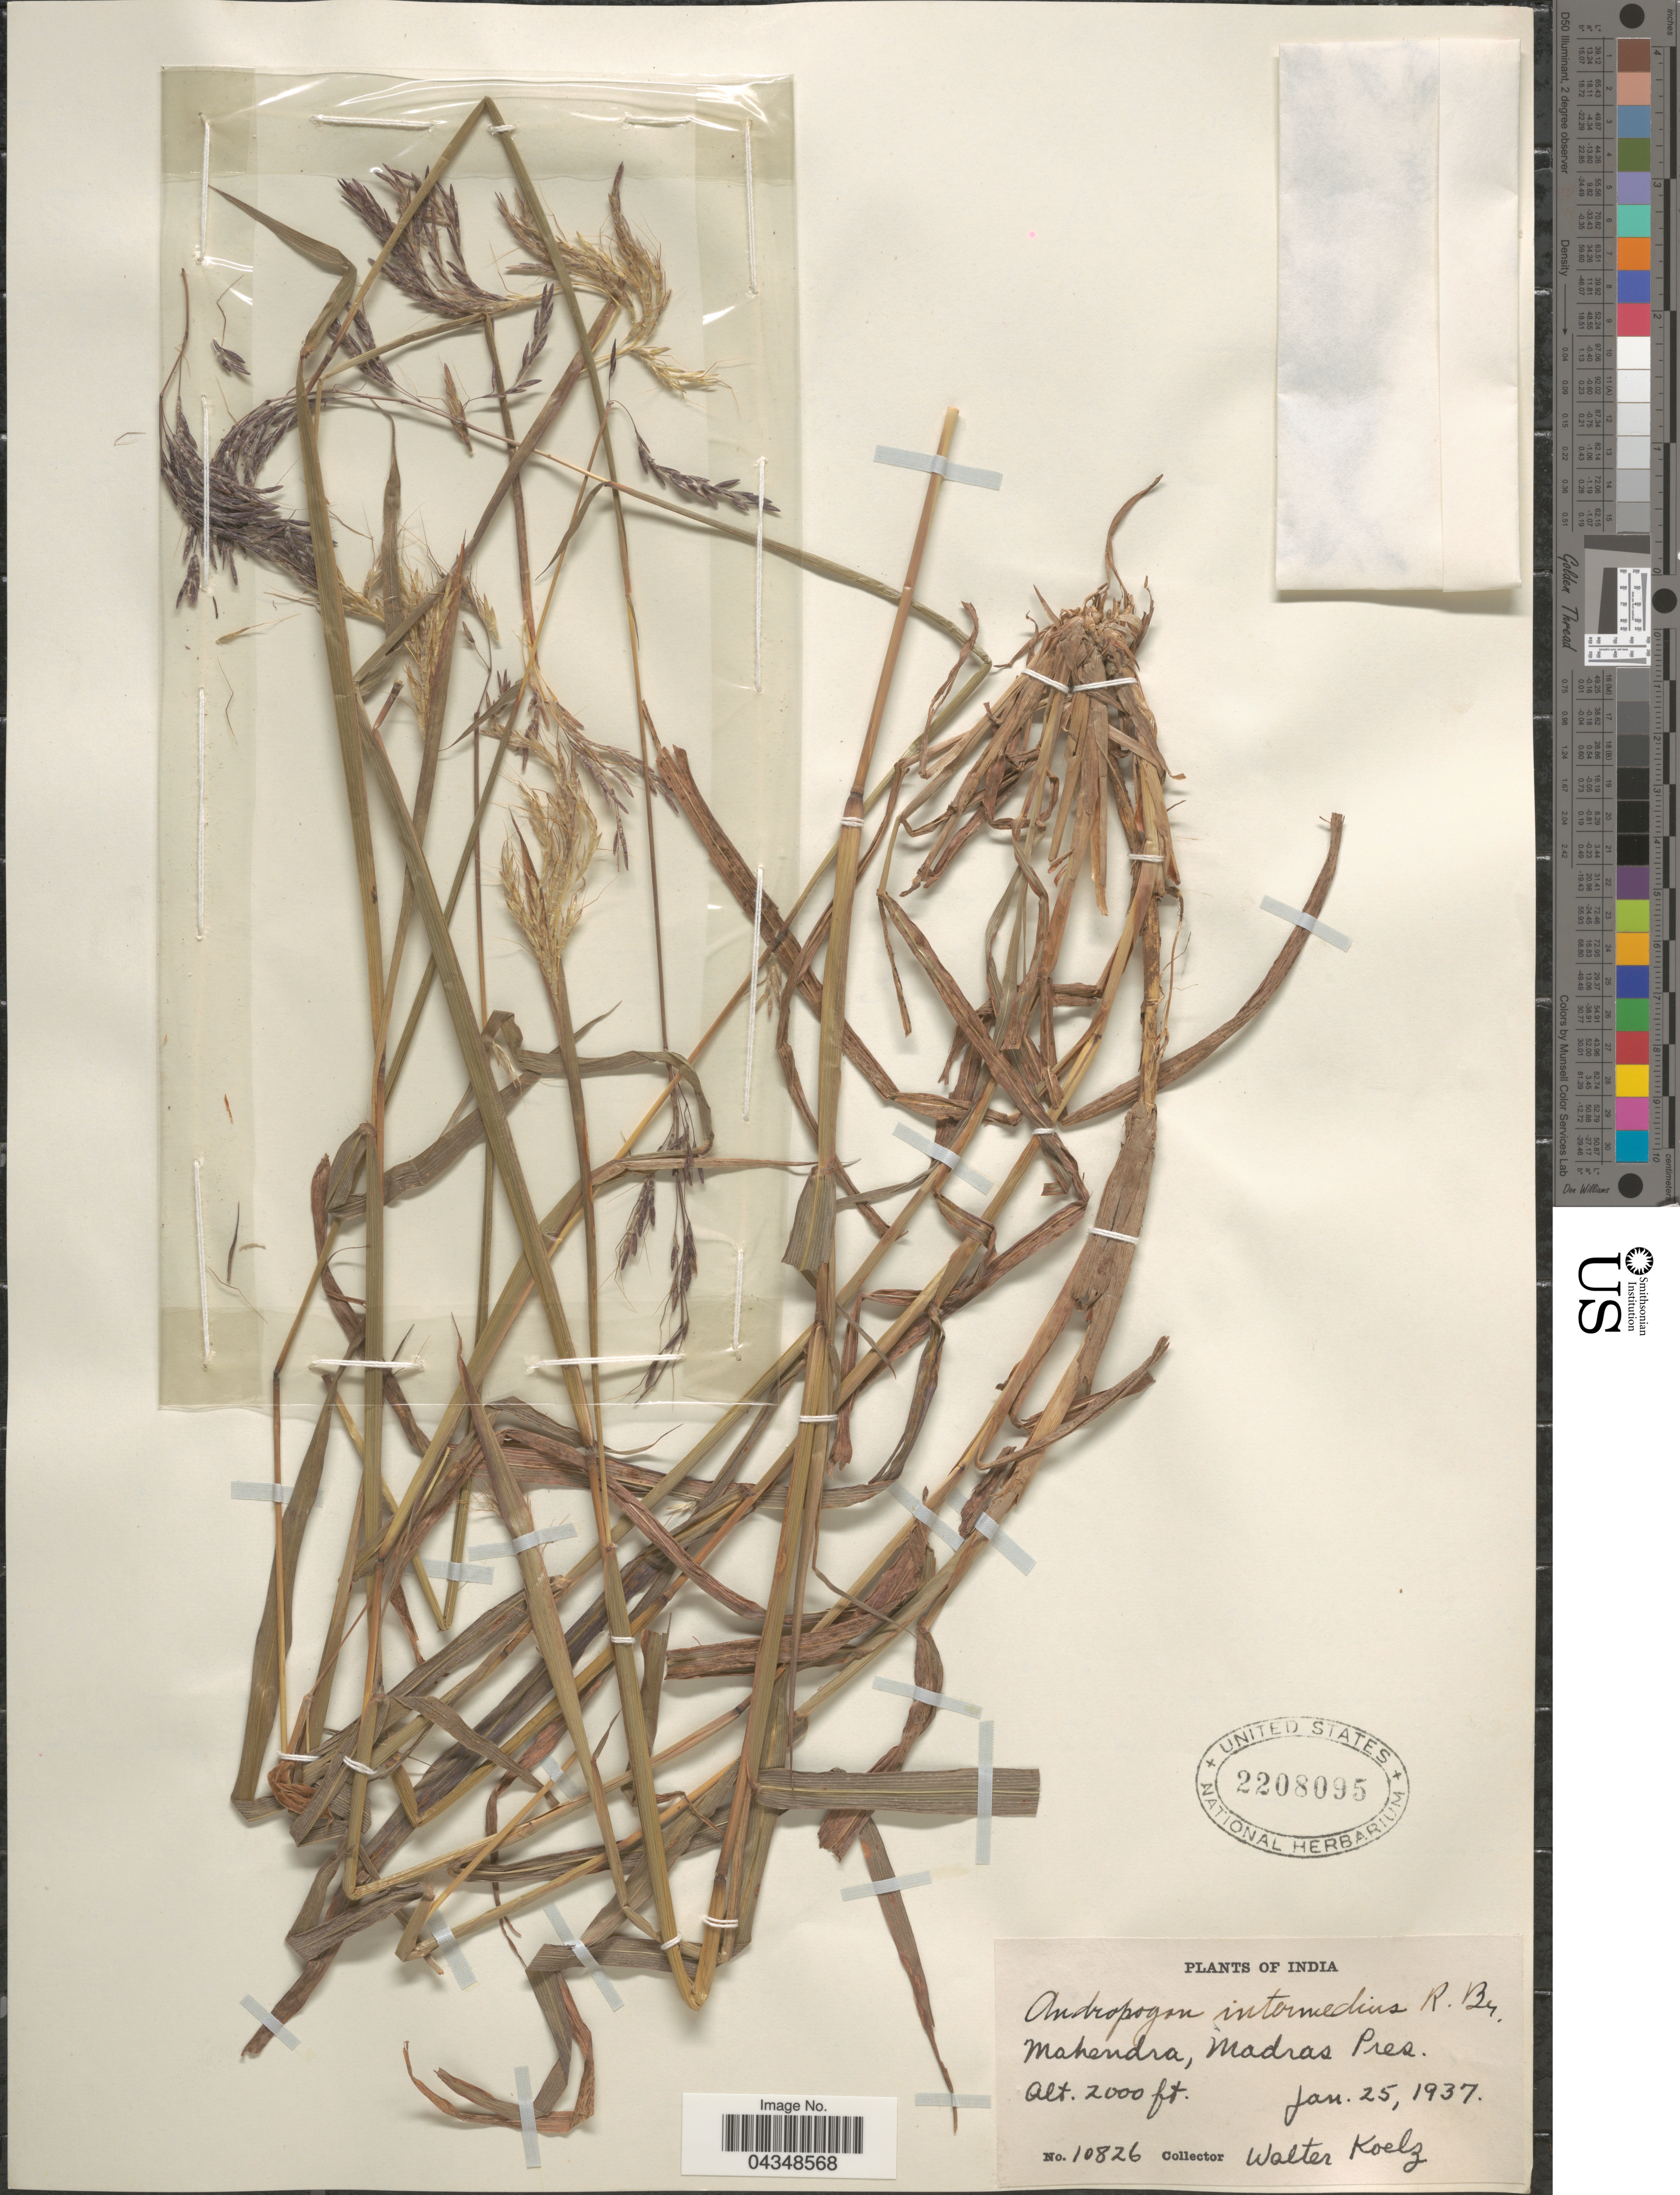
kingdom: Plantae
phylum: Tracheophyta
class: Liliopsida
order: Poales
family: Poaceae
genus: Bothriochloa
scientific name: Bothriochloa bladhii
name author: (Retz.) S.T. Blake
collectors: W. N. Koelz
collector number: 10826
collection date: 1937-01-25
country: India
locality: Mahendra, Madras Pres.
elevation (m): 610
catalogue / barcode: US 2208095